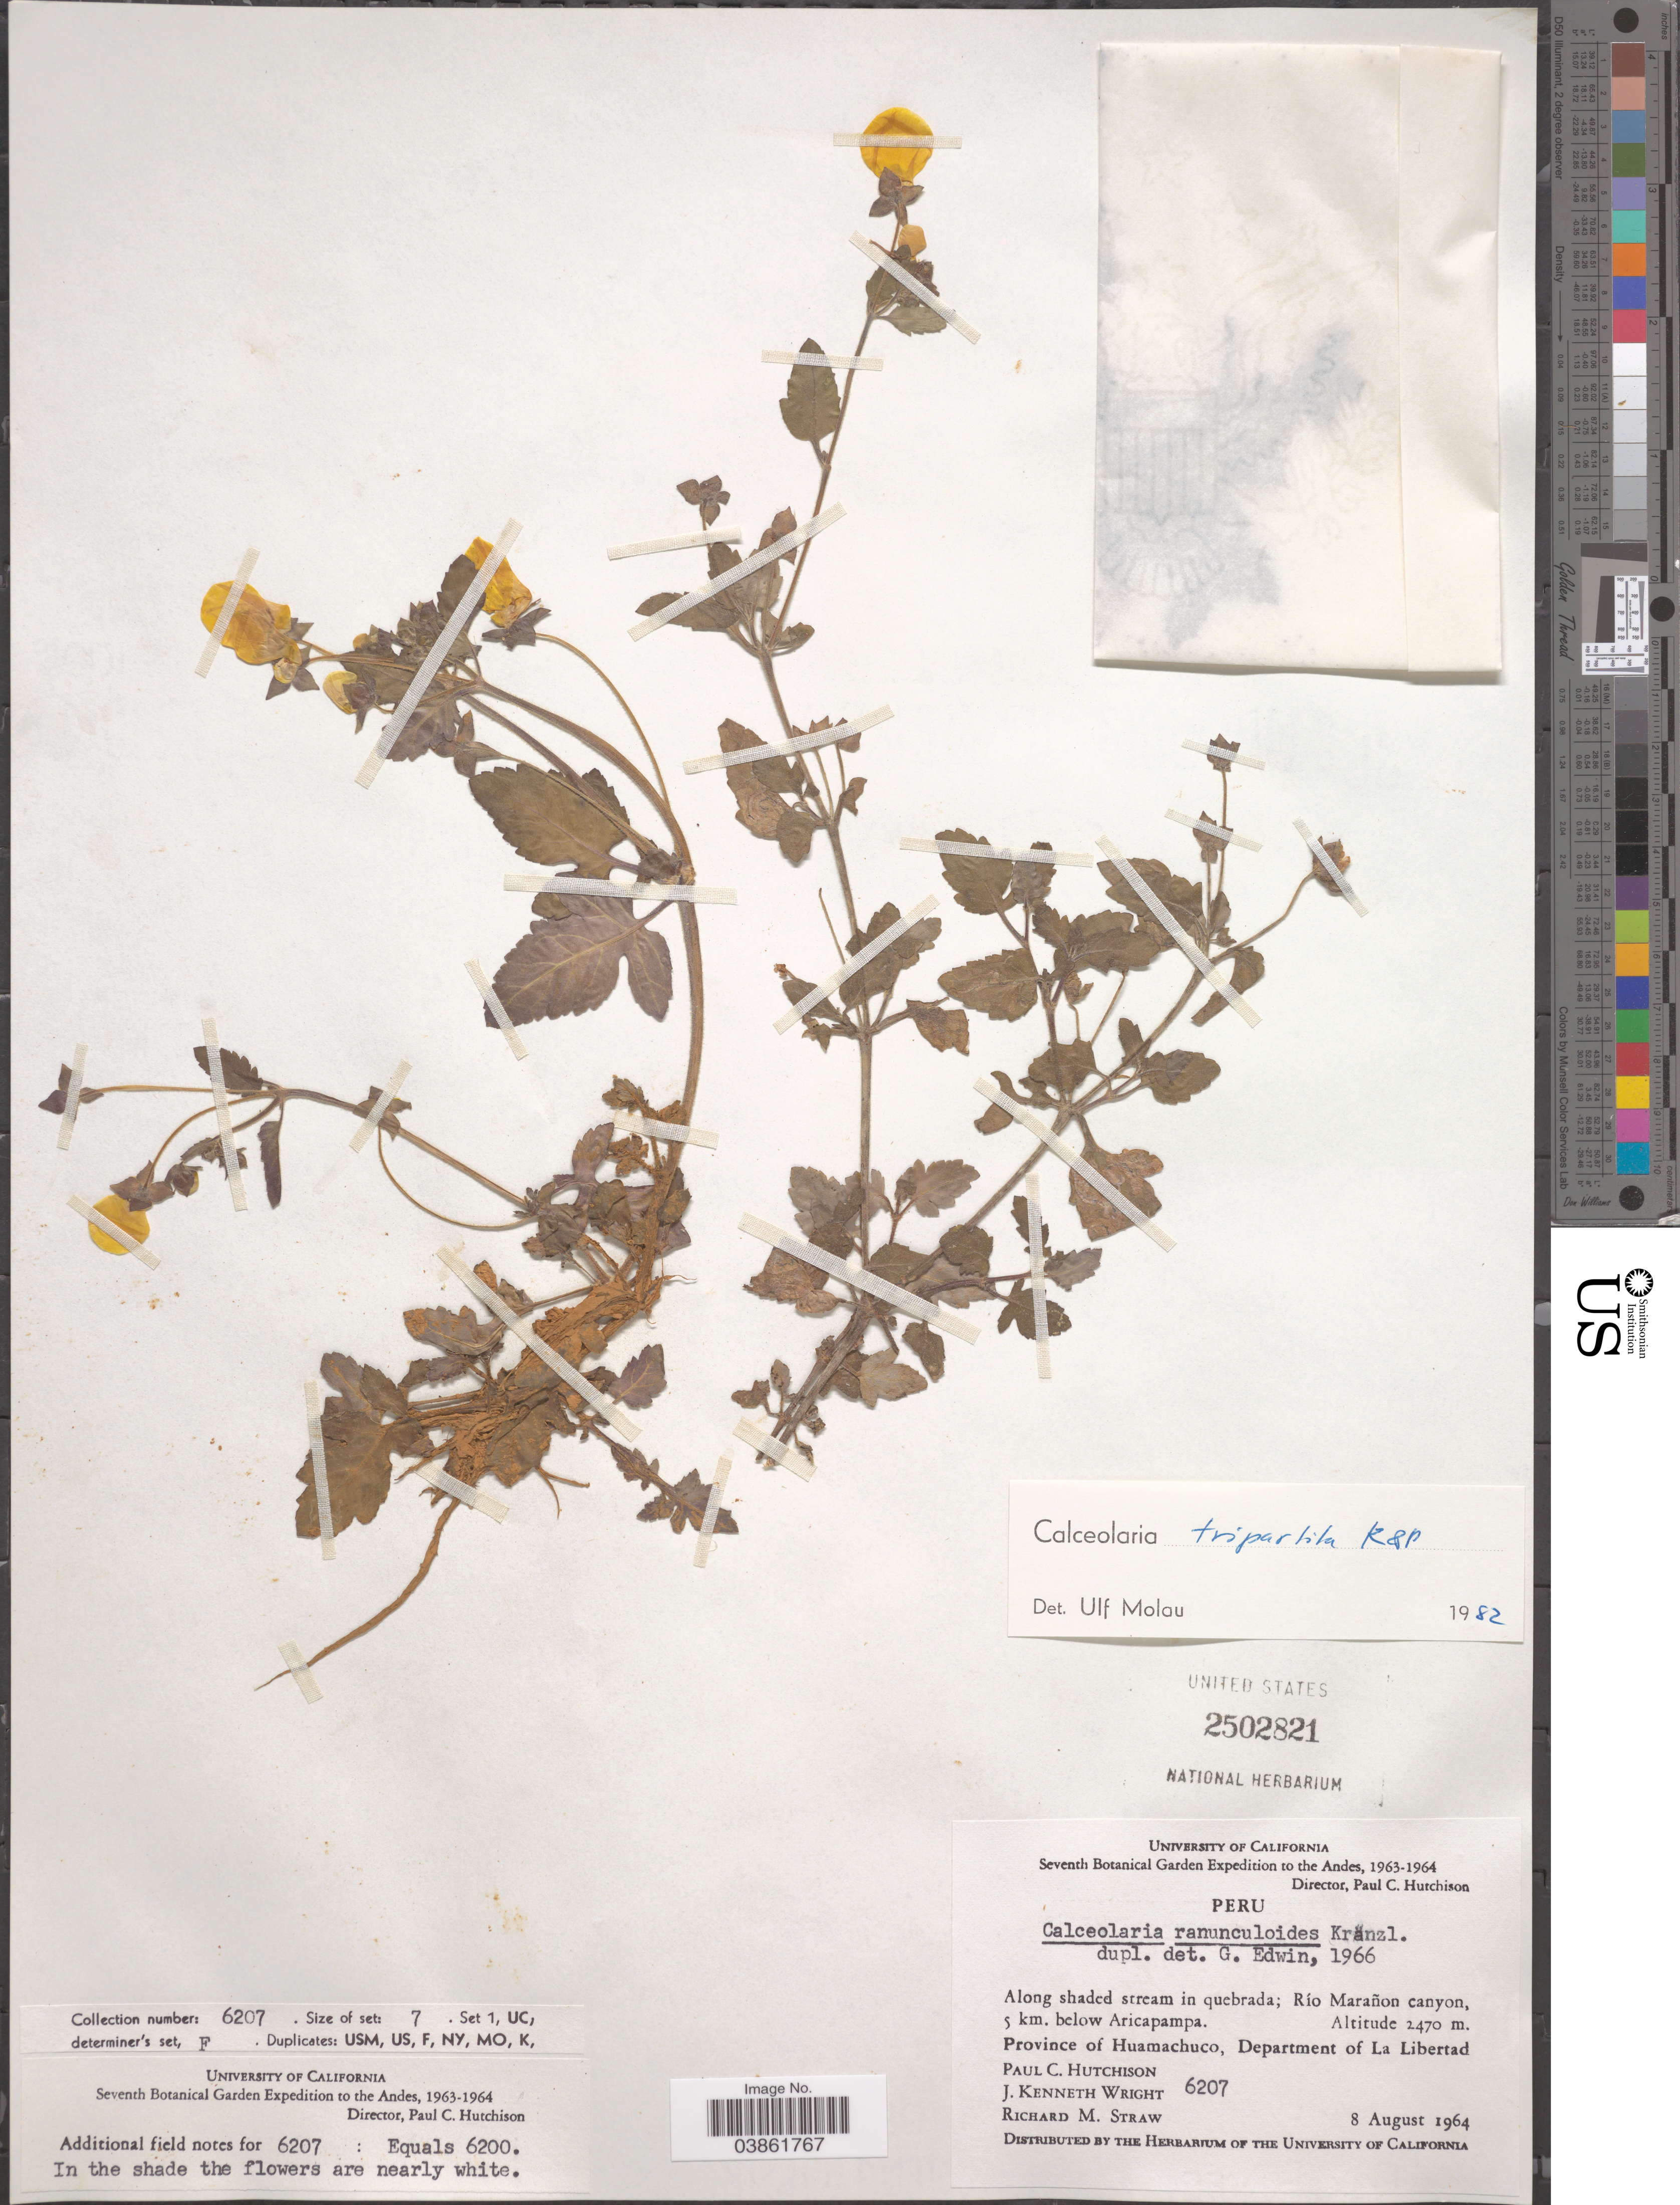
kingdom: Plantae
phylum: Tracheophyta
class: Magnoliopsida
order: Lamiales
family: Calceolariaceae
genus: Calceolaria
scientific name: Calceolaria tripartita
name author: Ruiz & Pav.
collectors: P. C. Hutchison, J. K. Wright & R. M. Straw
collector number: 6207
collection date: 1964-08-08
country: Peru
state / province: La Libertad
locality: The Andes. Río Marañon canyon, 5 km. below Aricapampa. Province of Huamachuco, Department of La Libertad.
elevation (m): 2470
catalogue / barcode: US 2502821